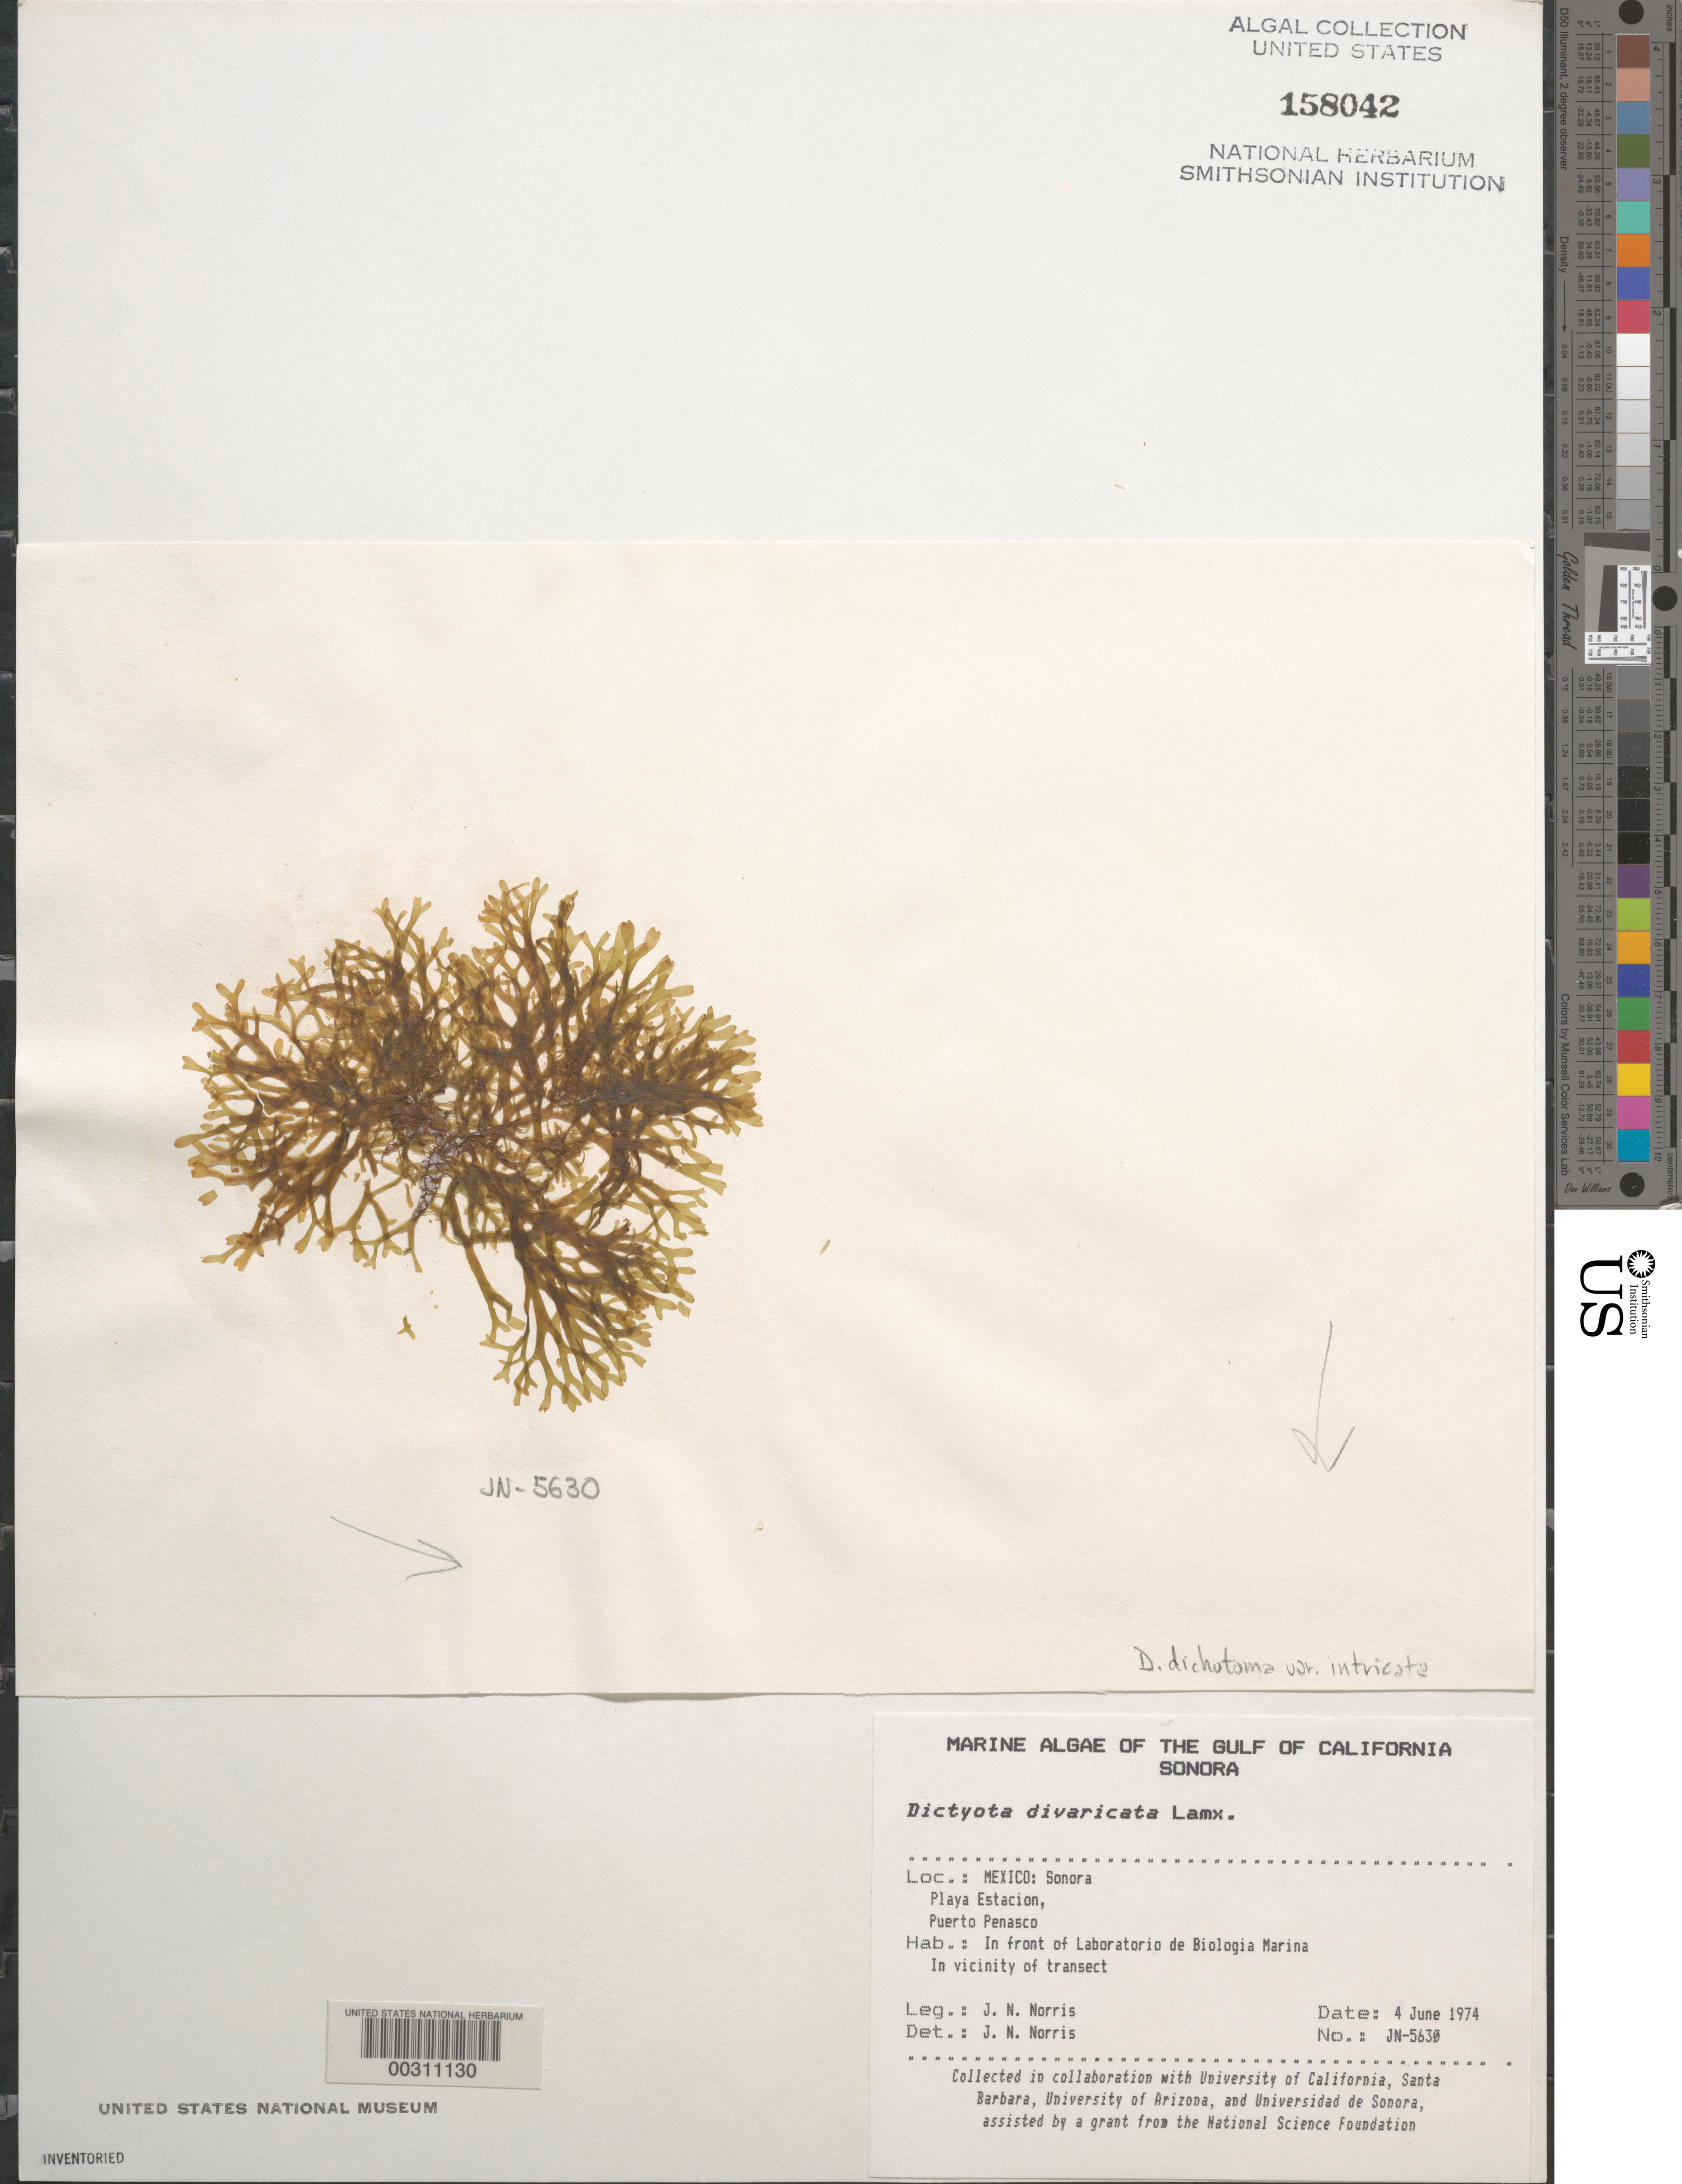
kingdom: Chromista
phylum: Ochrophyta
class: Phaeophyceae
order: Dictyotales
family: Dictyotaceae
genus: Dictyota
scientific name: Dictyota divaricata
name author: J.V.Lamouroux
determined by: Norris, James N.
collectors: J. N. Norris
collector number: JN-5630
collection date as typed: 04 Jun 1974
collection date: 1974-06-04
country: Mexico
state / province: Sonora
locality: Playa Estacion, Puerto Penasco, marine laboratory shore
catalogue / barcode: US 158042